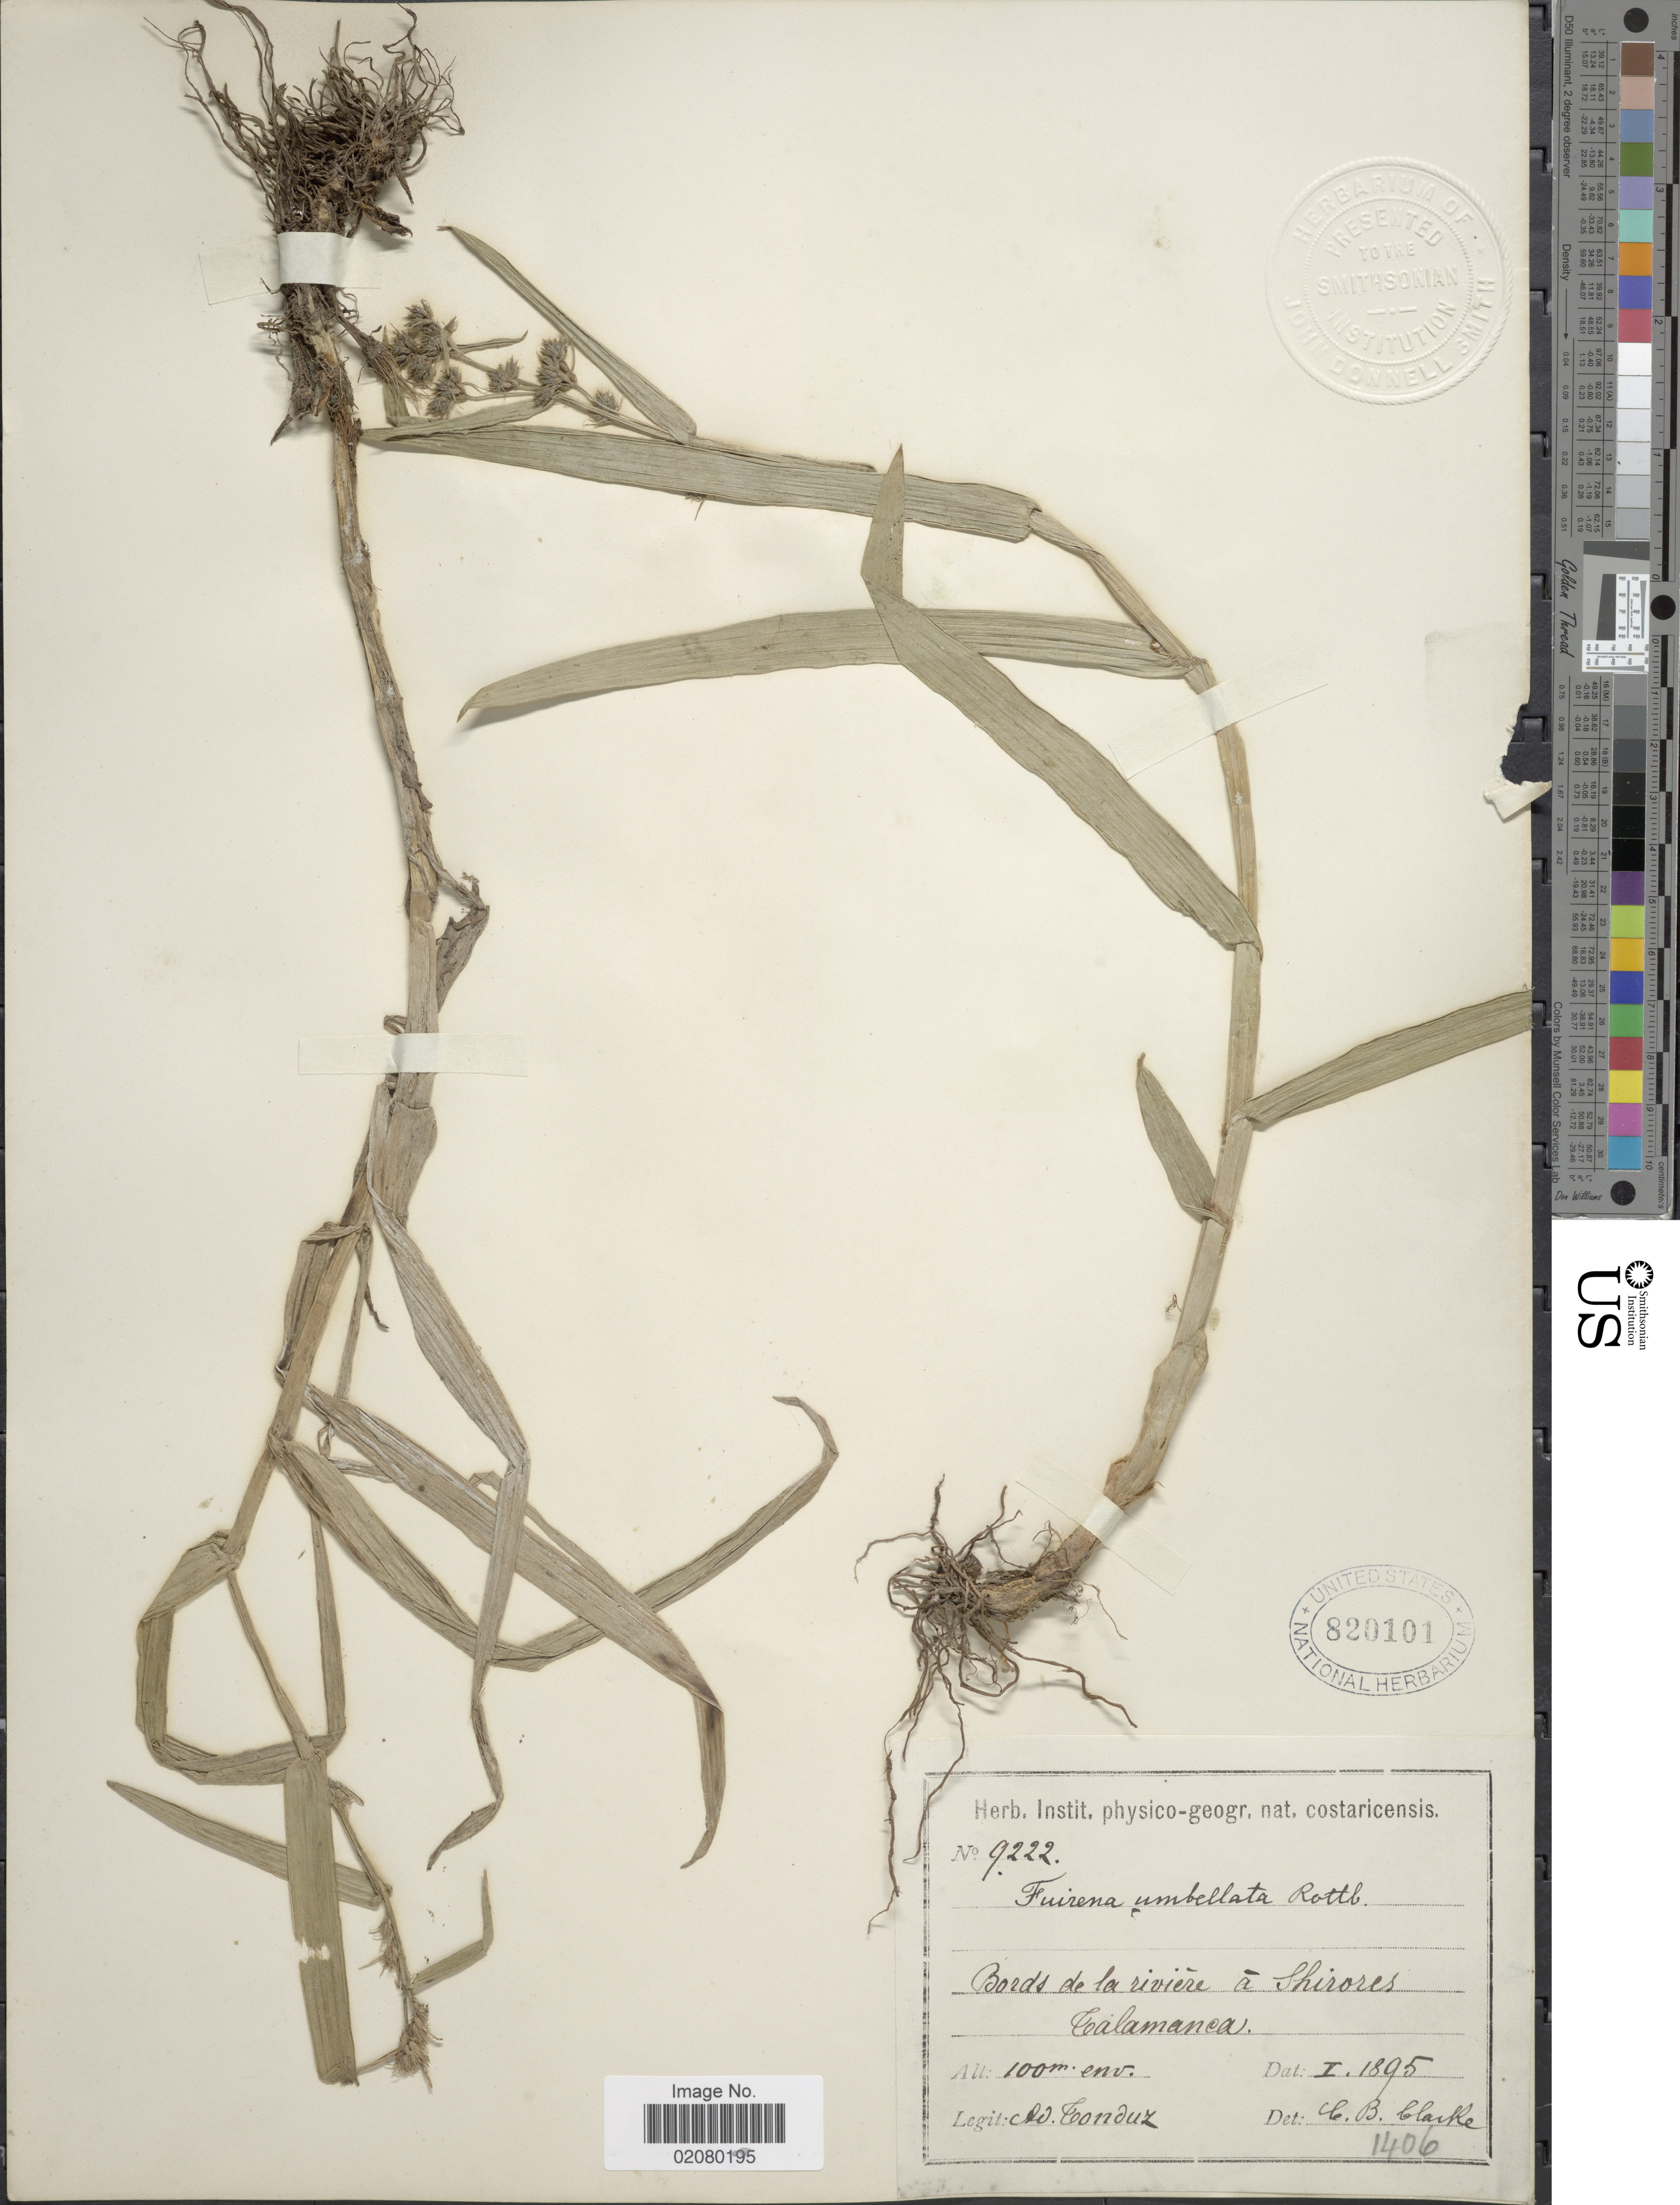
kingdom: Plantae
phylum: Tracheophyta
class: Liliopsida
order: Poales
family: Cyperaceae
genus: Fuirena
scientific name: Fuirena umbellata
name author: Rottb.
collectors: A. Tonduz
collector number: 9222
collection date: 1895-01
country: Costa Rica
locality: Bords de la riviere a Shirores Talamanca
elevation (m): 100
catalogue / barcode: US 820101